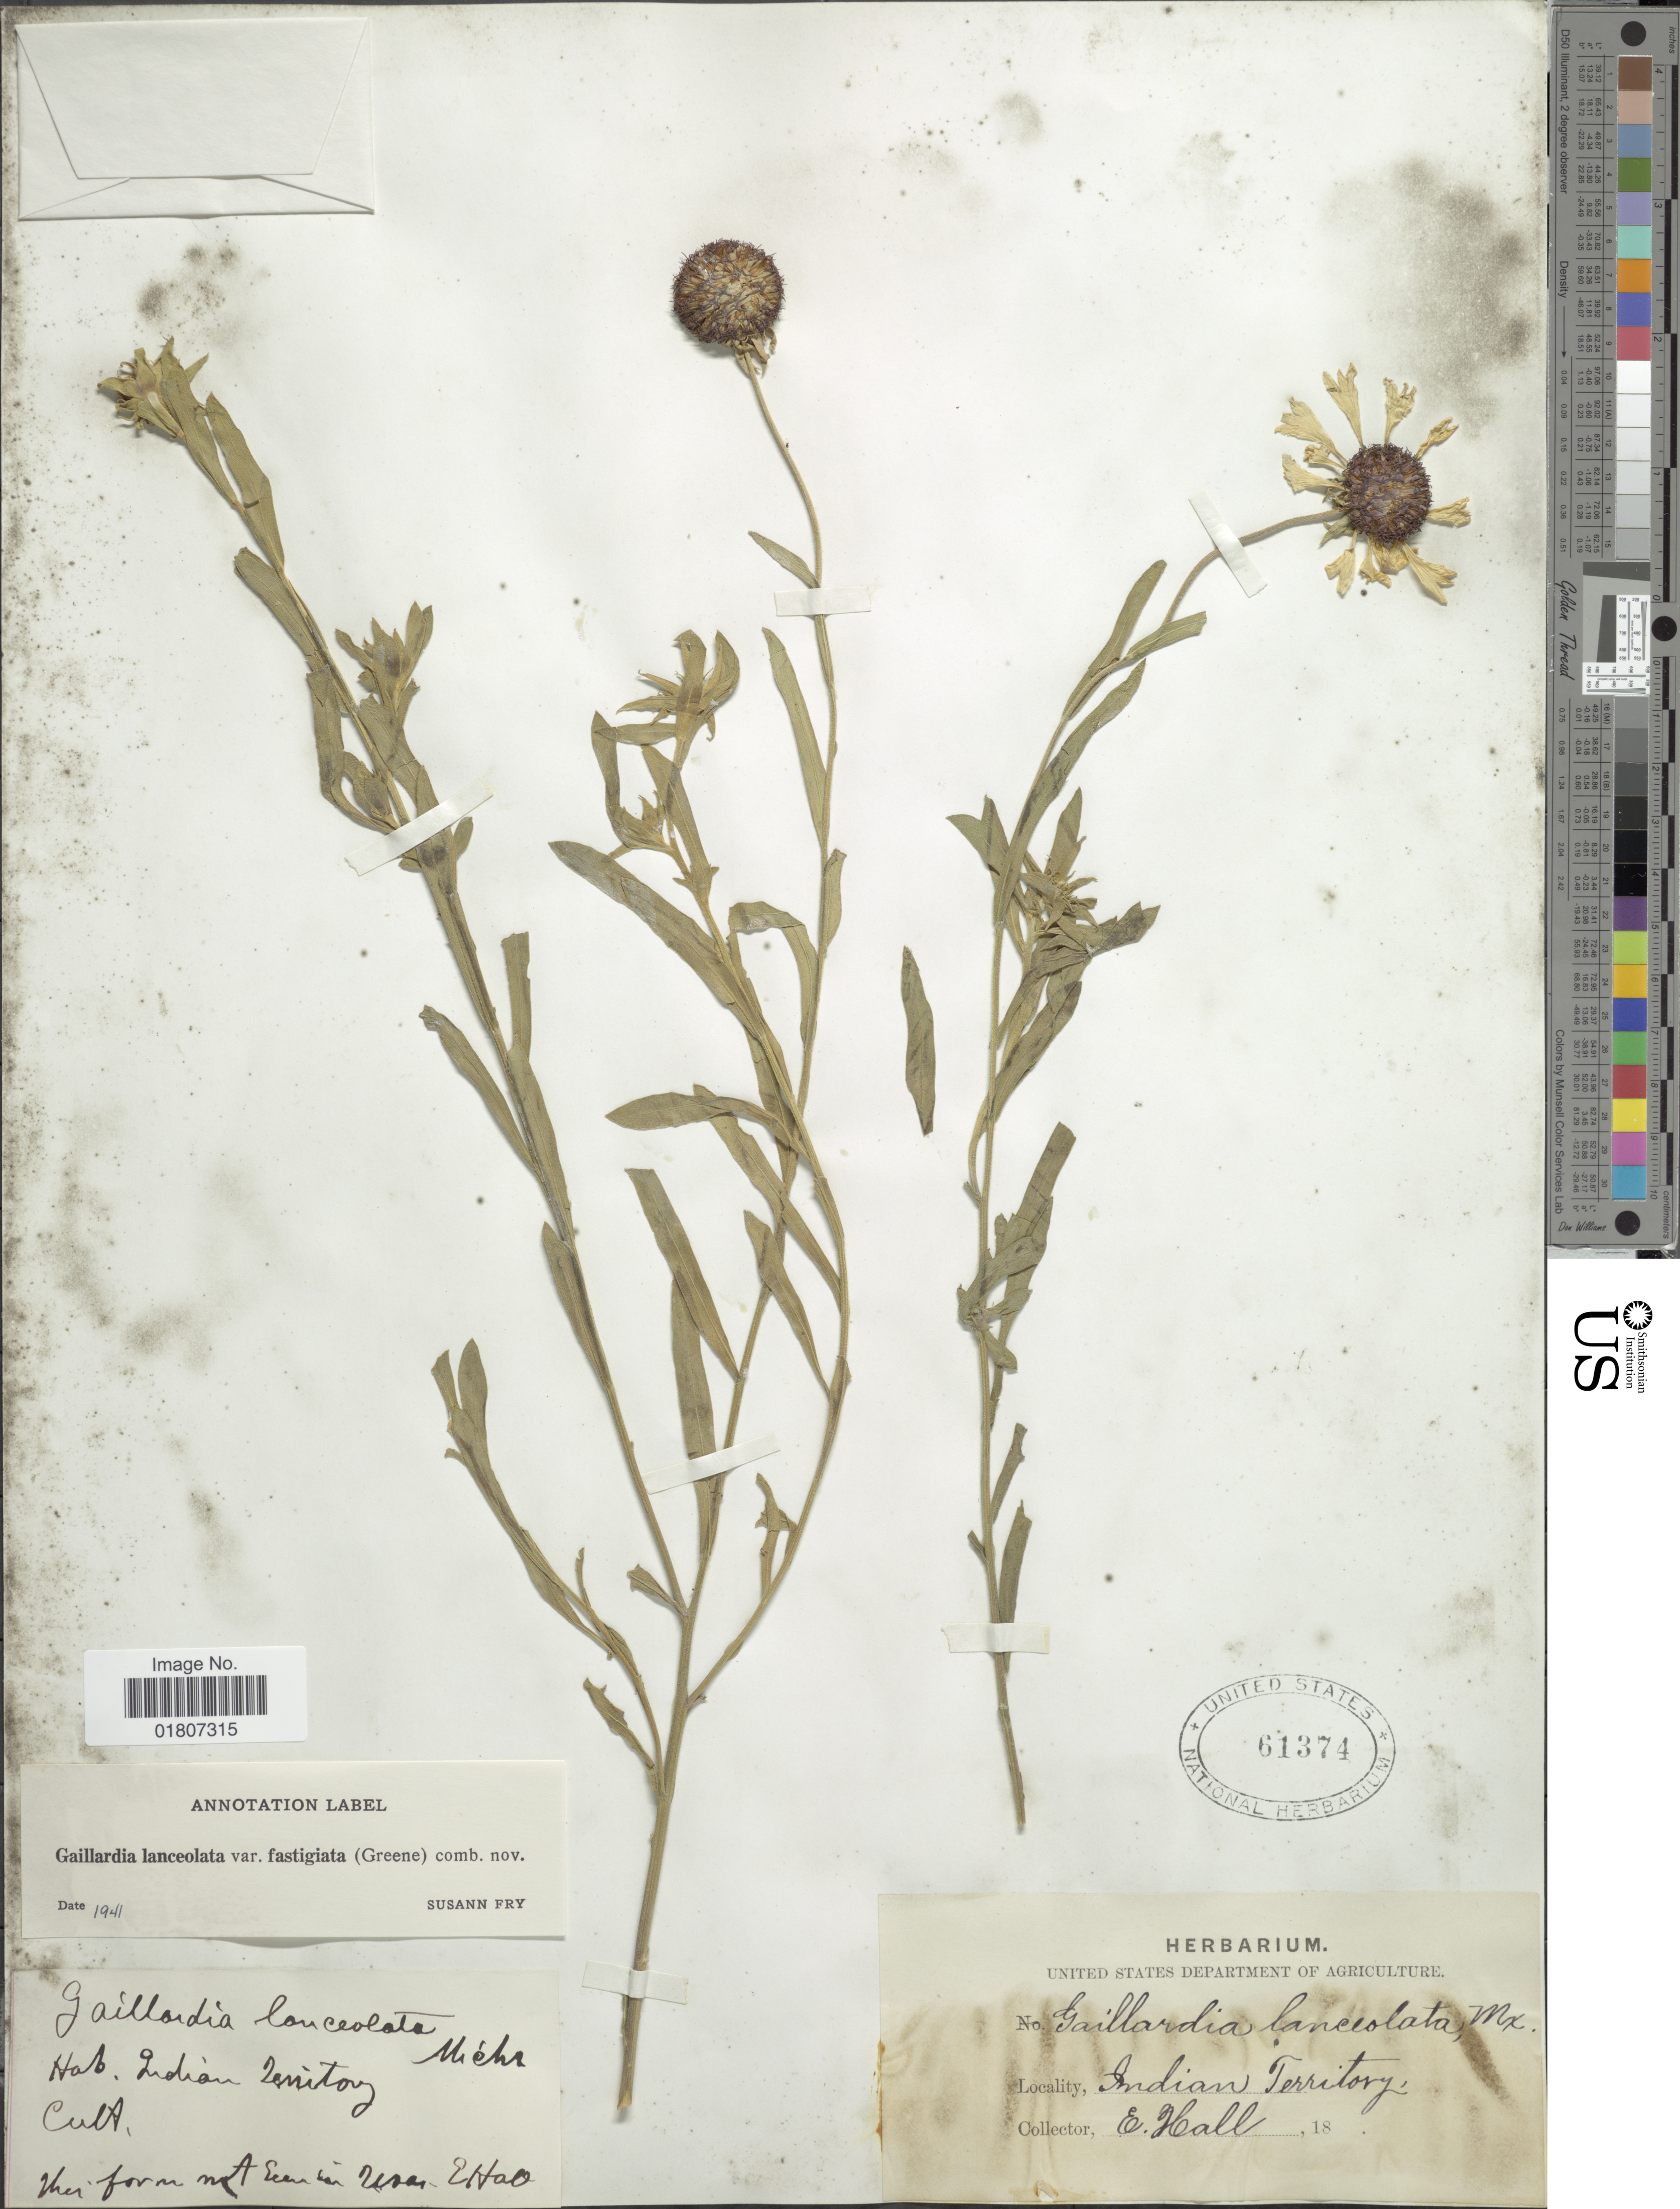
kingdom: Plantae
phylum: Tracheophyta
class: Magnoliopsida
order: Asterales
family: Asteraceae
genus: Gaillardia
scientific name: Gaillardia lanceolata var. fastigiata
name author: (Greene) Waterf.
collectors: E. Hall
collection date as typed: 18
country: United States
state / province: Oklahoma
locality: Indian Territory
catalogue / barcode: US 61374